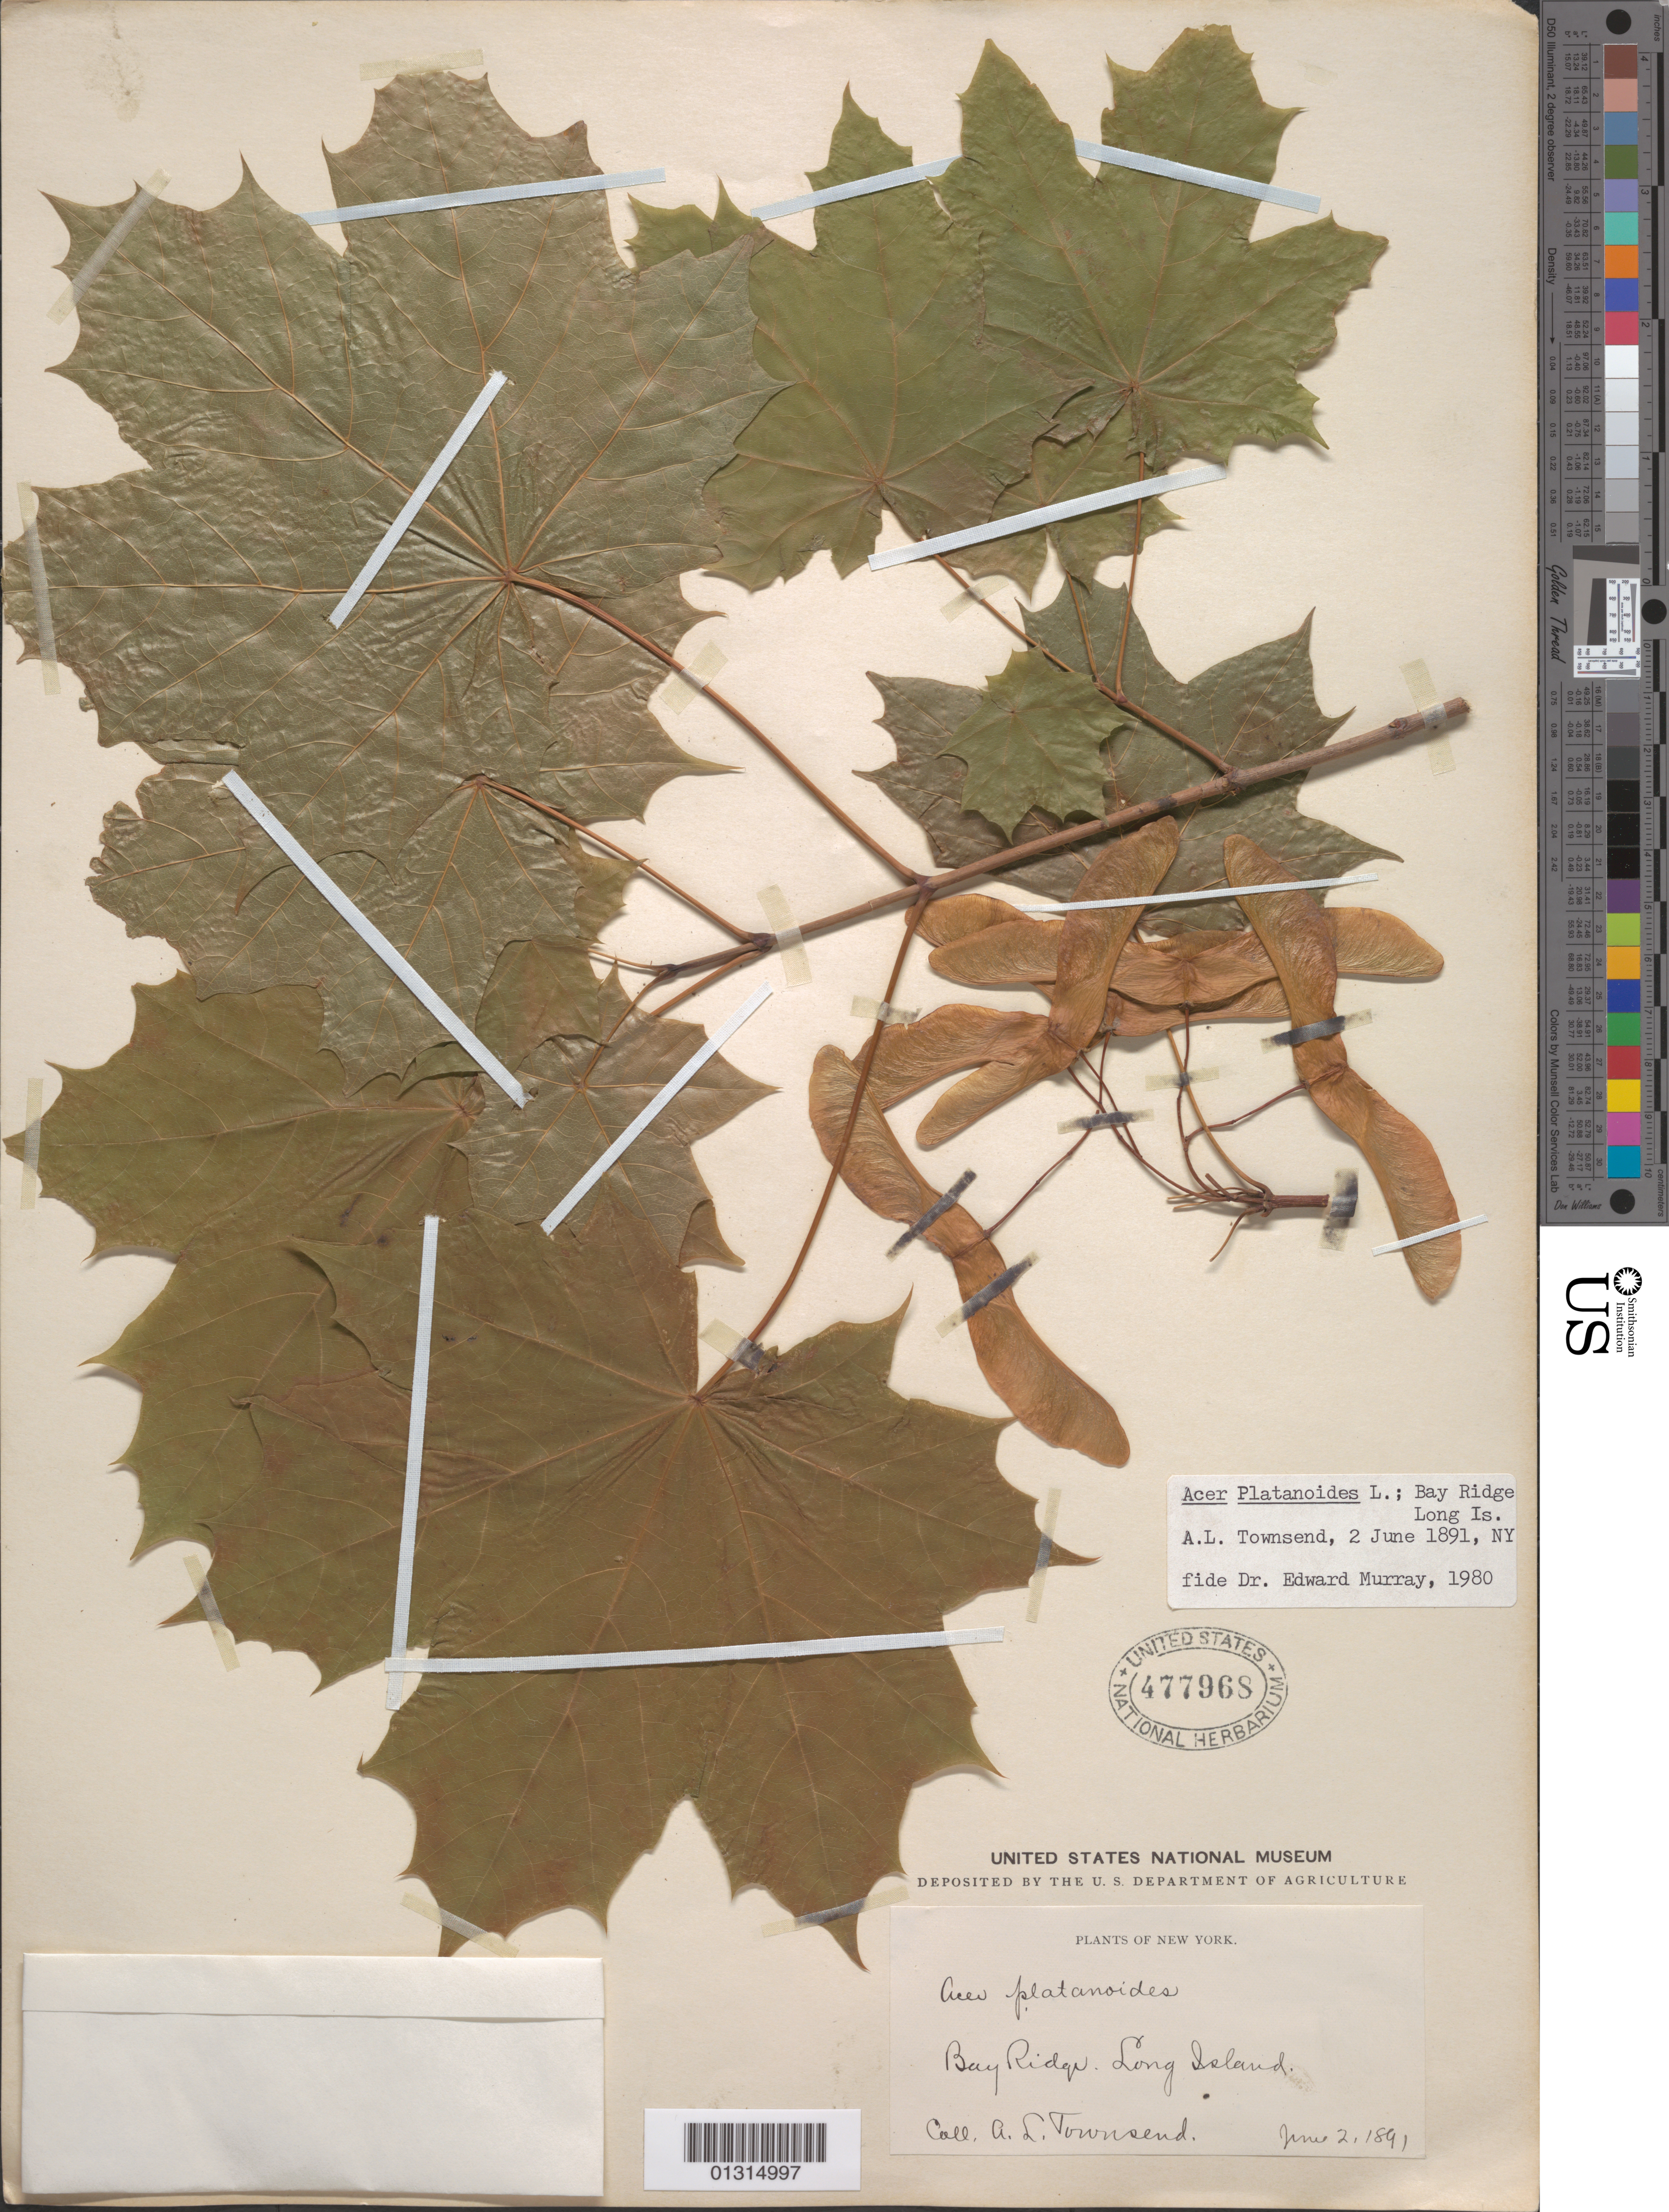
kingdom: Plantae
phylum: Tracheophyta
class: Magnoliopsida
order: Sapindales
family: Sapindaceae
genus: Acer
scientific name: Acer platanoides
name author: L.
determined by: Murray, Edward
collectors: A. Townsend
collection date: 1891-06-02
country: United States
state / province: New York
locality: Bay Ridge, Long Island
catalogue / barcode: US 477968